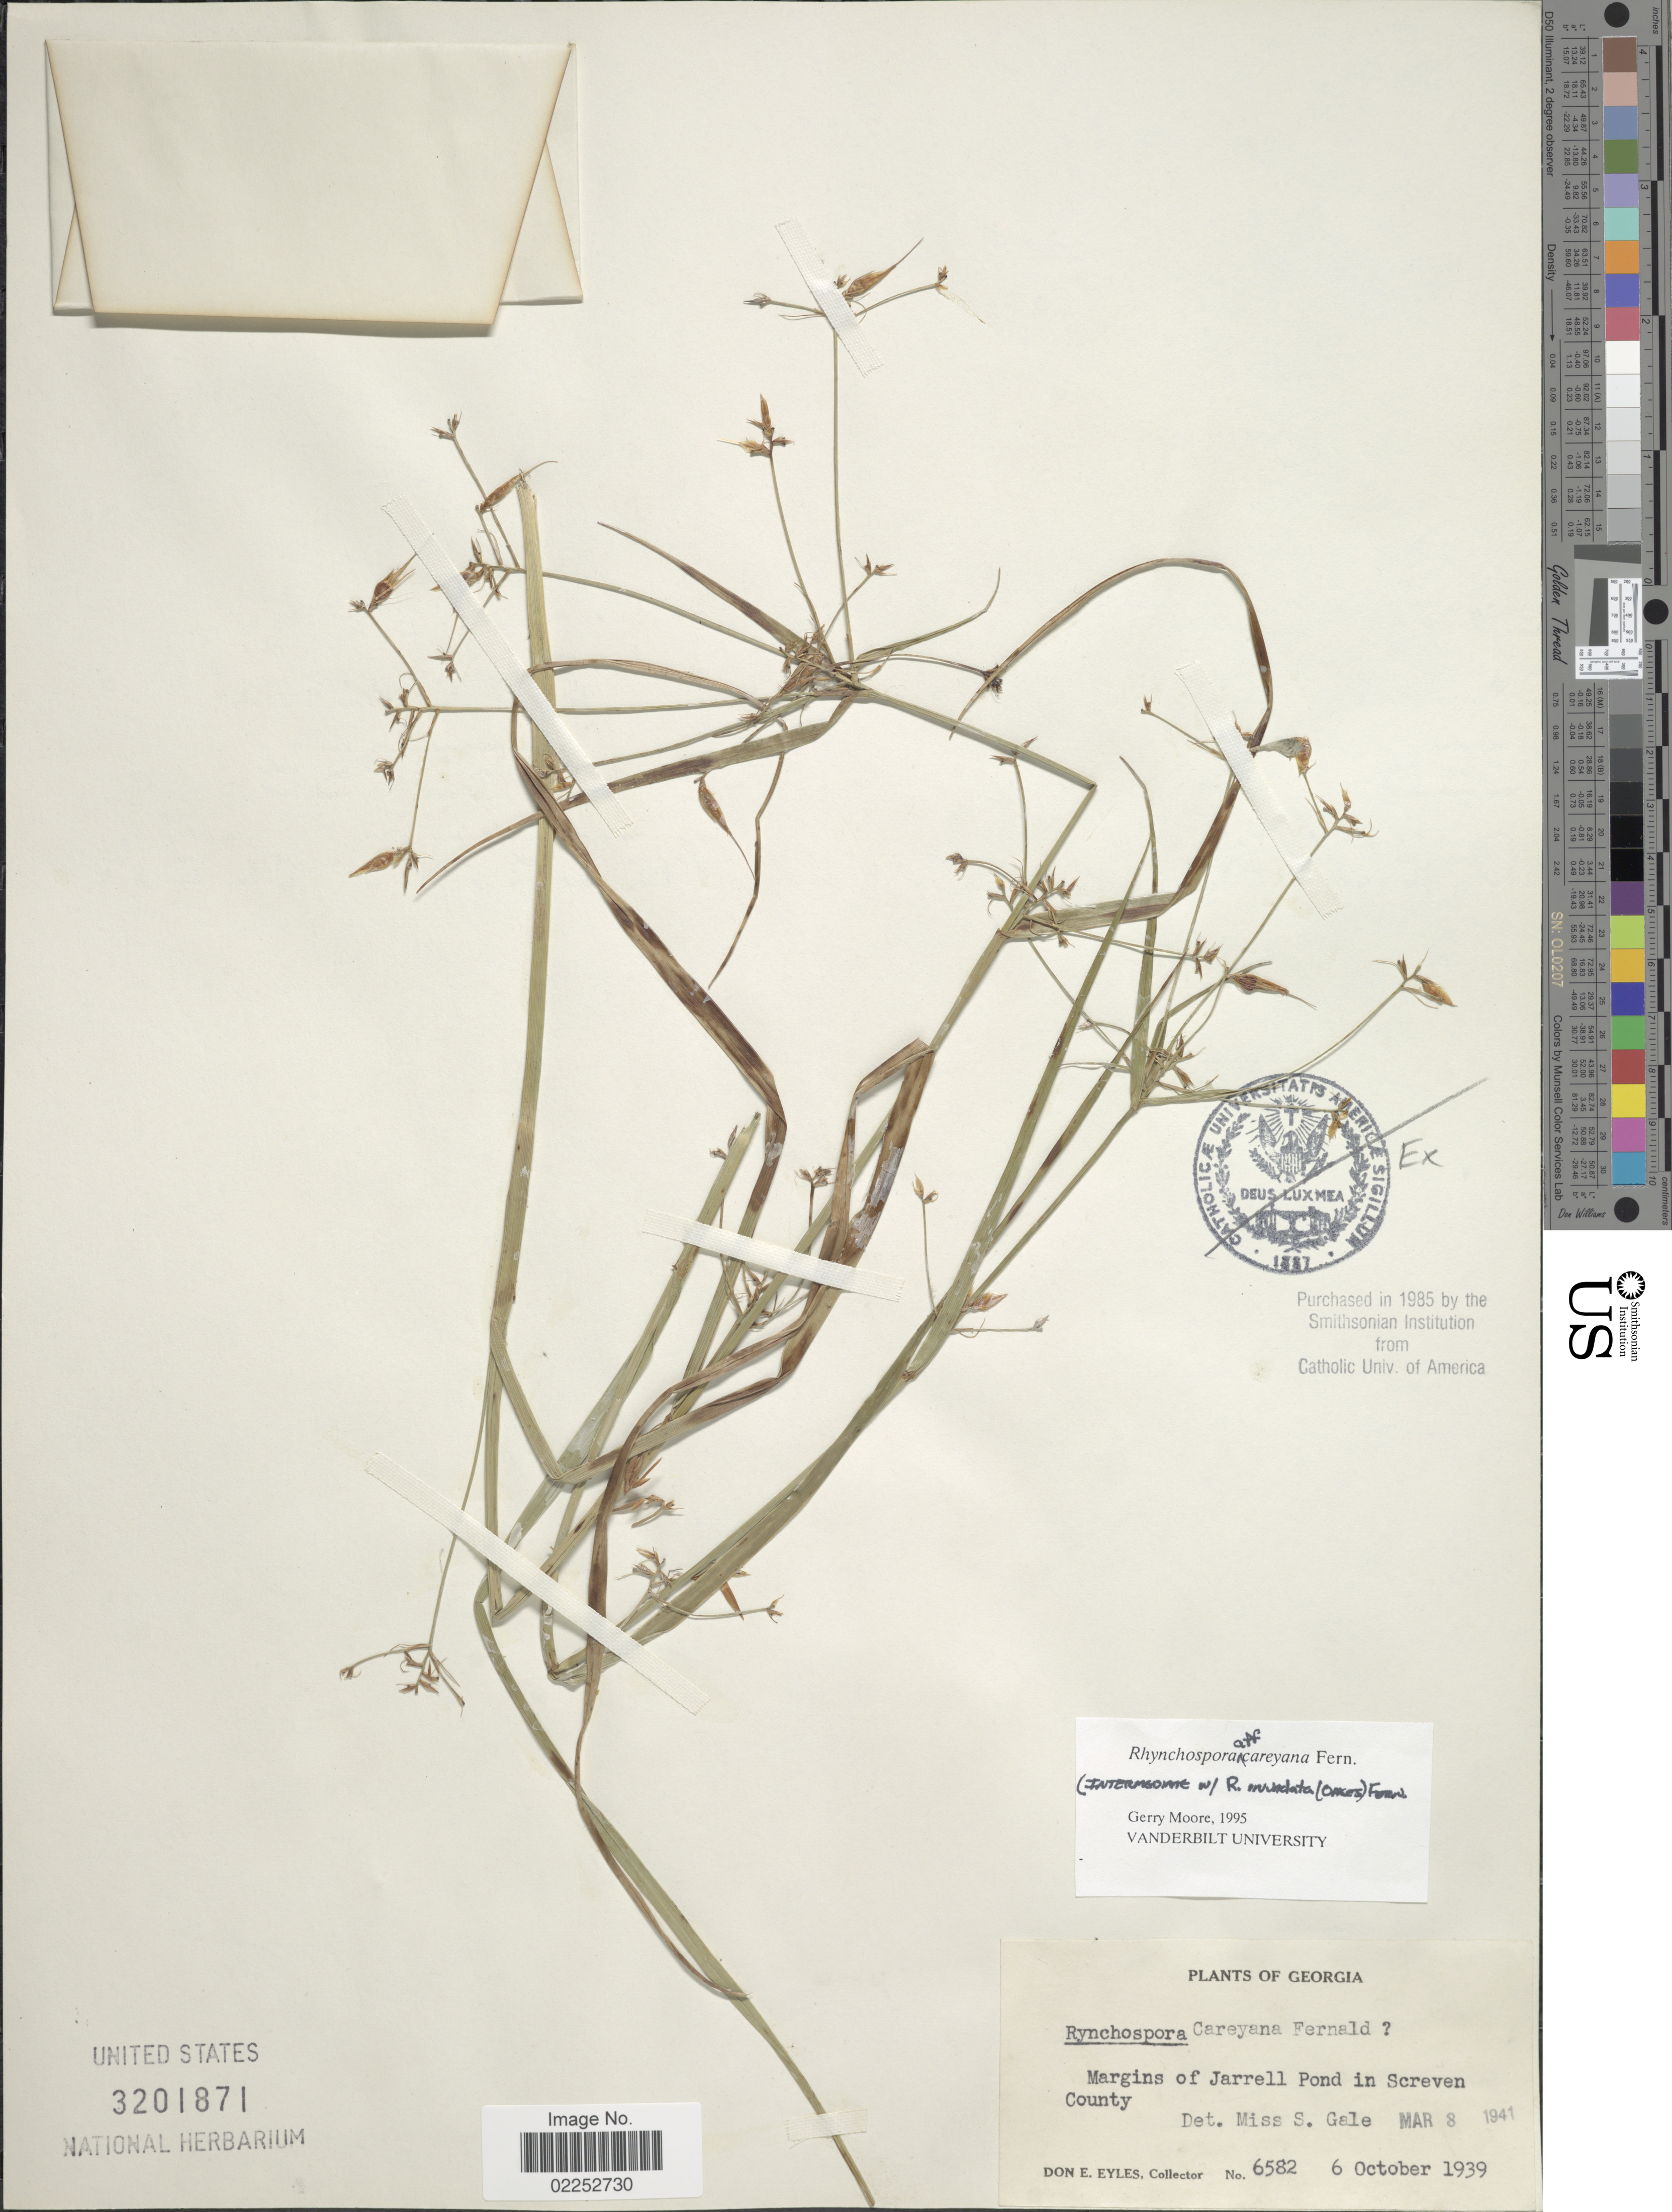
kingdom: Plantae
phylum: Tracheophyta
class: Liliopsida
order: Poales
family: Cyperaceae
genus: Rhynchospora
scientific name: Rhynchospora careyana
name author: Fernald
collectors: D. Eyles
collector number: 6582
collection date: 1939-10-06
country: United States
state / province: Georgia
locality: Jarrell Pond in Screven County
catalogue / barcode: US 3201871